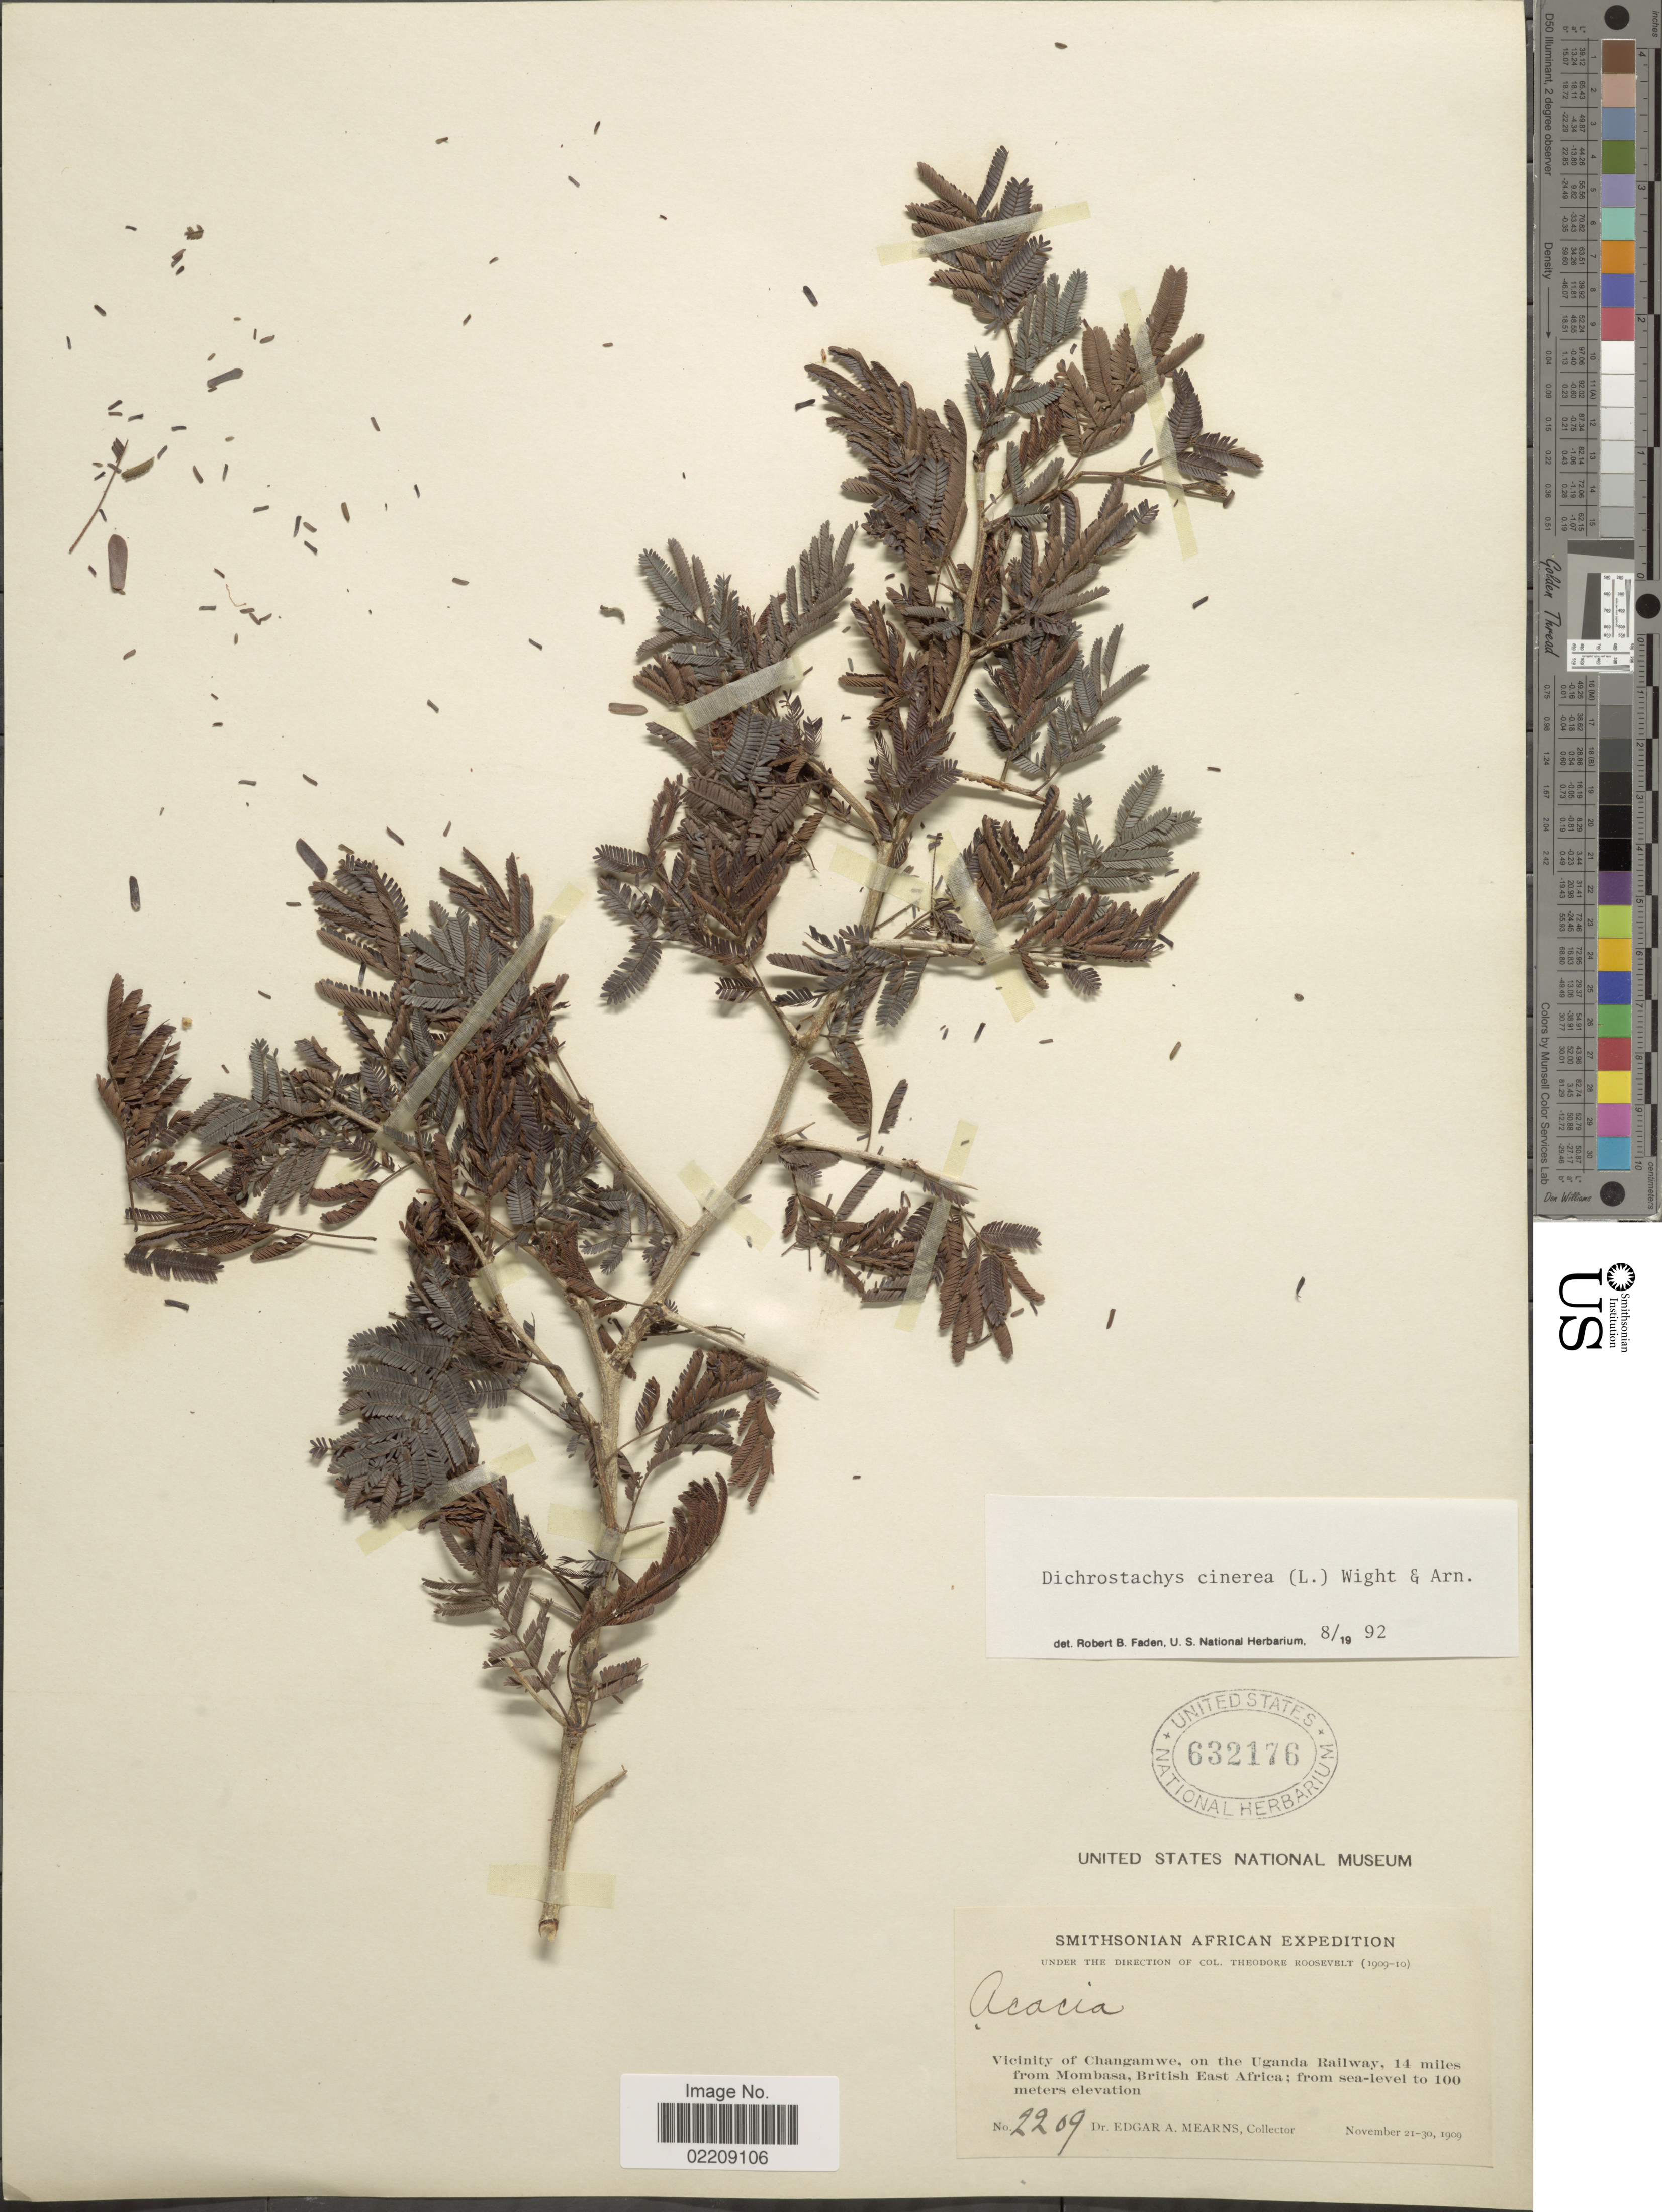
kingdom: Plantae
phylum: Tracheophyta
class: Magnoliopsida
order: Fabales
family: Fabaceae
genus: Dichrostachys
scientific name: Dichrostachys cinerea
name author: (L.) Wight & Arn.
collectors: E. A. Mearns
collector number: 2209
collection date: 1909-11-21/1909-11-30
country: Uganda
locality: Vicinity of Changamwe, on the Uganda Railway, 14 miles from Mombasa, British East Africa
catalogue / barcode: US 632176